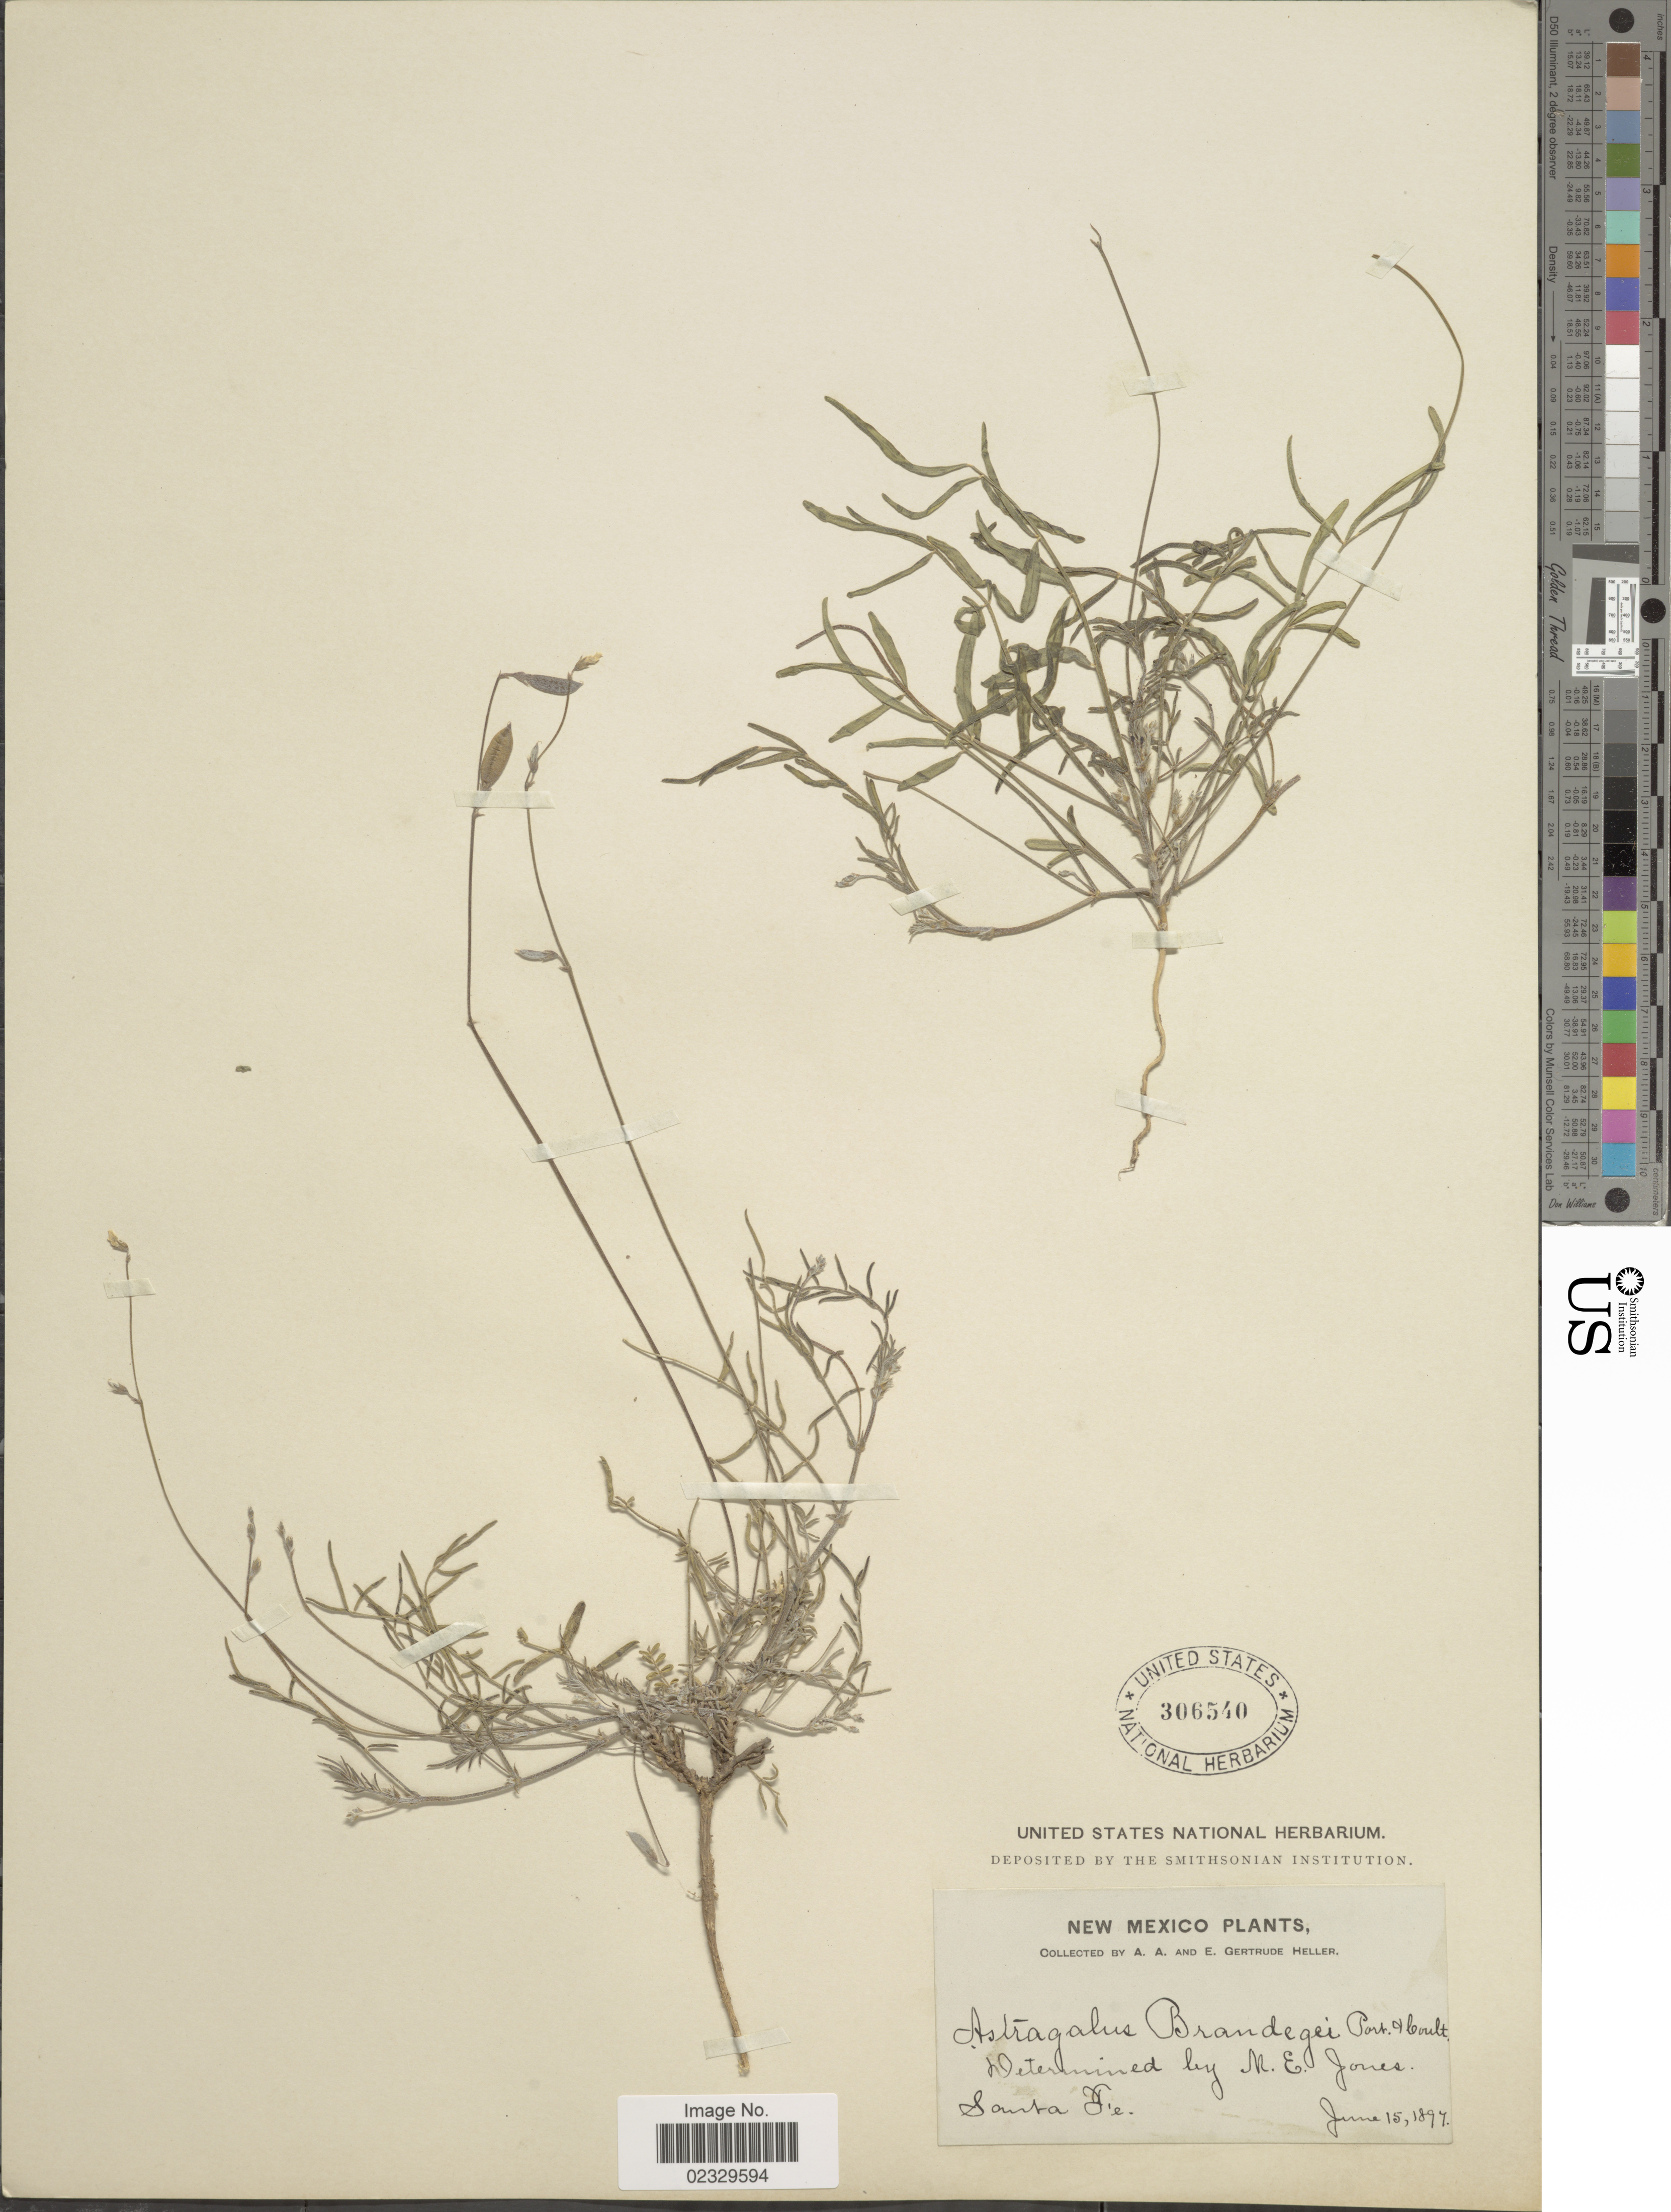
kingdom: Plantae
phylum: Tracheophyta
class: Magnoliopsida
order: Fabales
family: Fabaceae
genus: Astragalus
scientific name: Astragalus brandegei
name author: Porter ex A. Gray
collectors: A. A. Heller & E. Gertrude Heller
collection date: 1897-06-15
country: United States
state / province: New Mexico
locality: Santa Fe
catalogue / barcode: US 306540